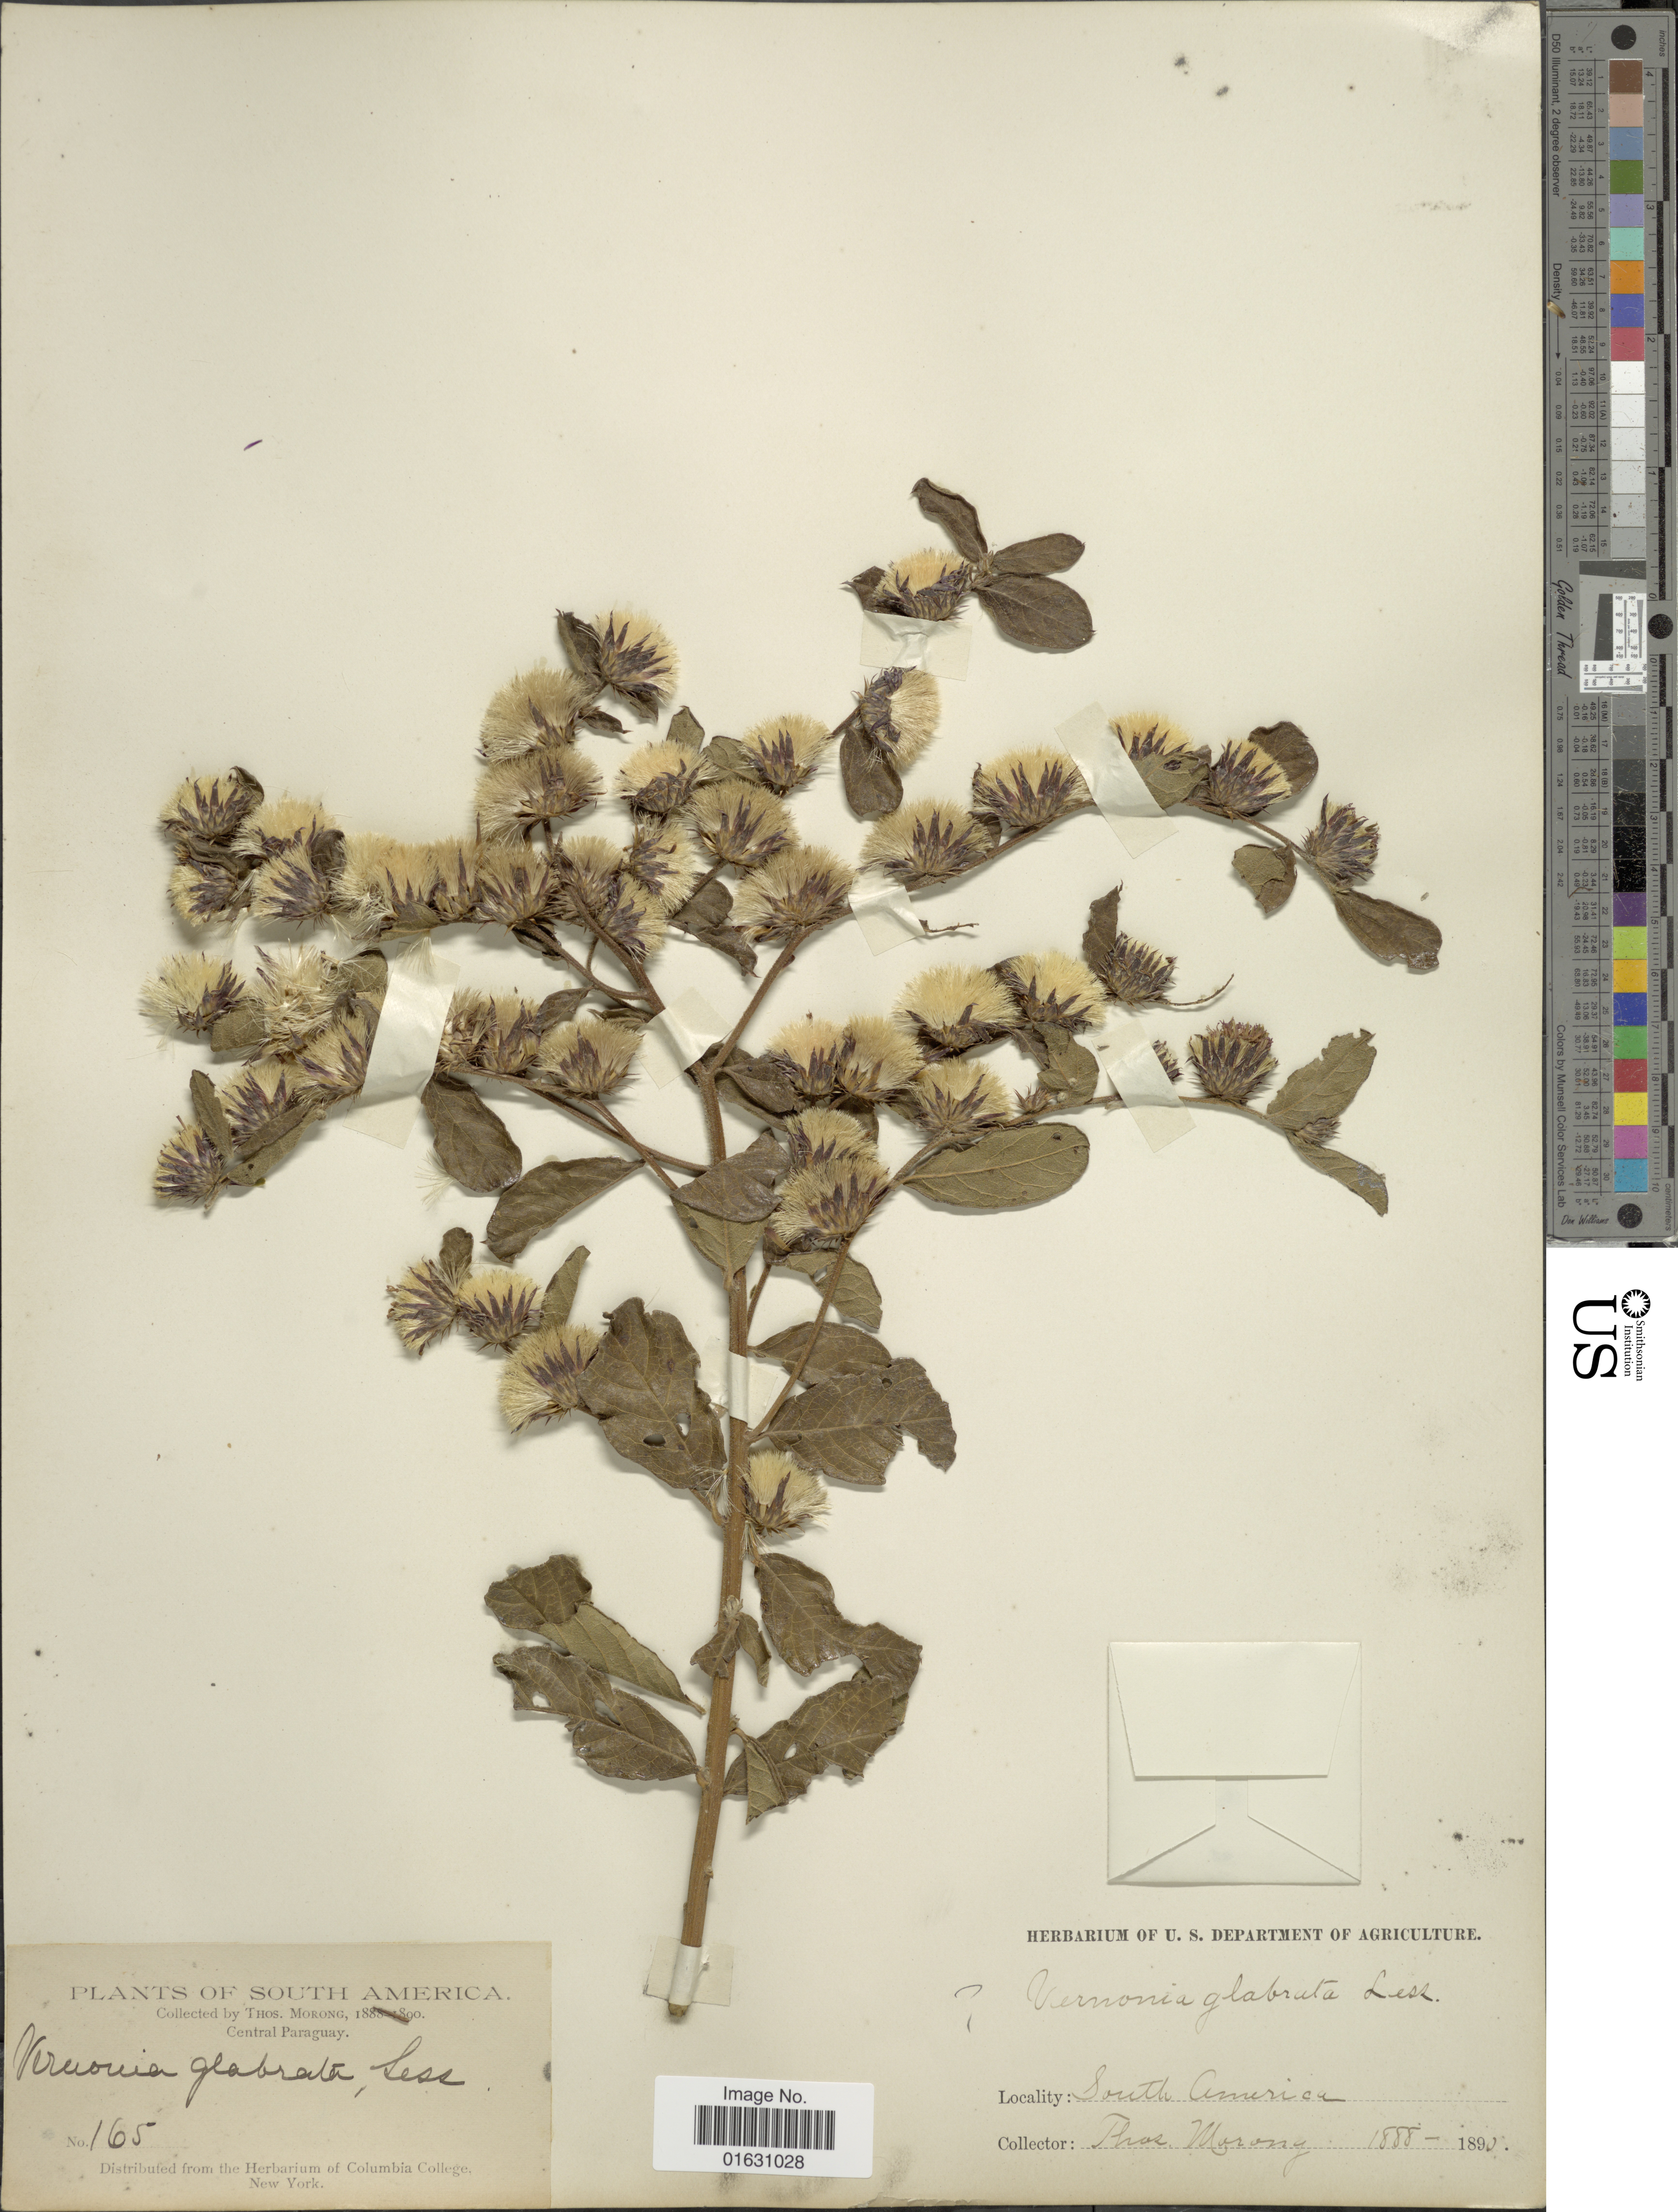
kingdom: Plantae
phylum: Tracheophyta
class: Magnoliopsida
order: Asterales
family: Asteraceae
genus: Lessingianthus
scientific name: Lessingianthus niederleinii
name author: (Hieron.) H. Rob.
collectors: ex herb. T. Morong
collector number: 165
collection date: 1888/1890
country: Paraguay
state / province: Central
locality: Central Paraguay.